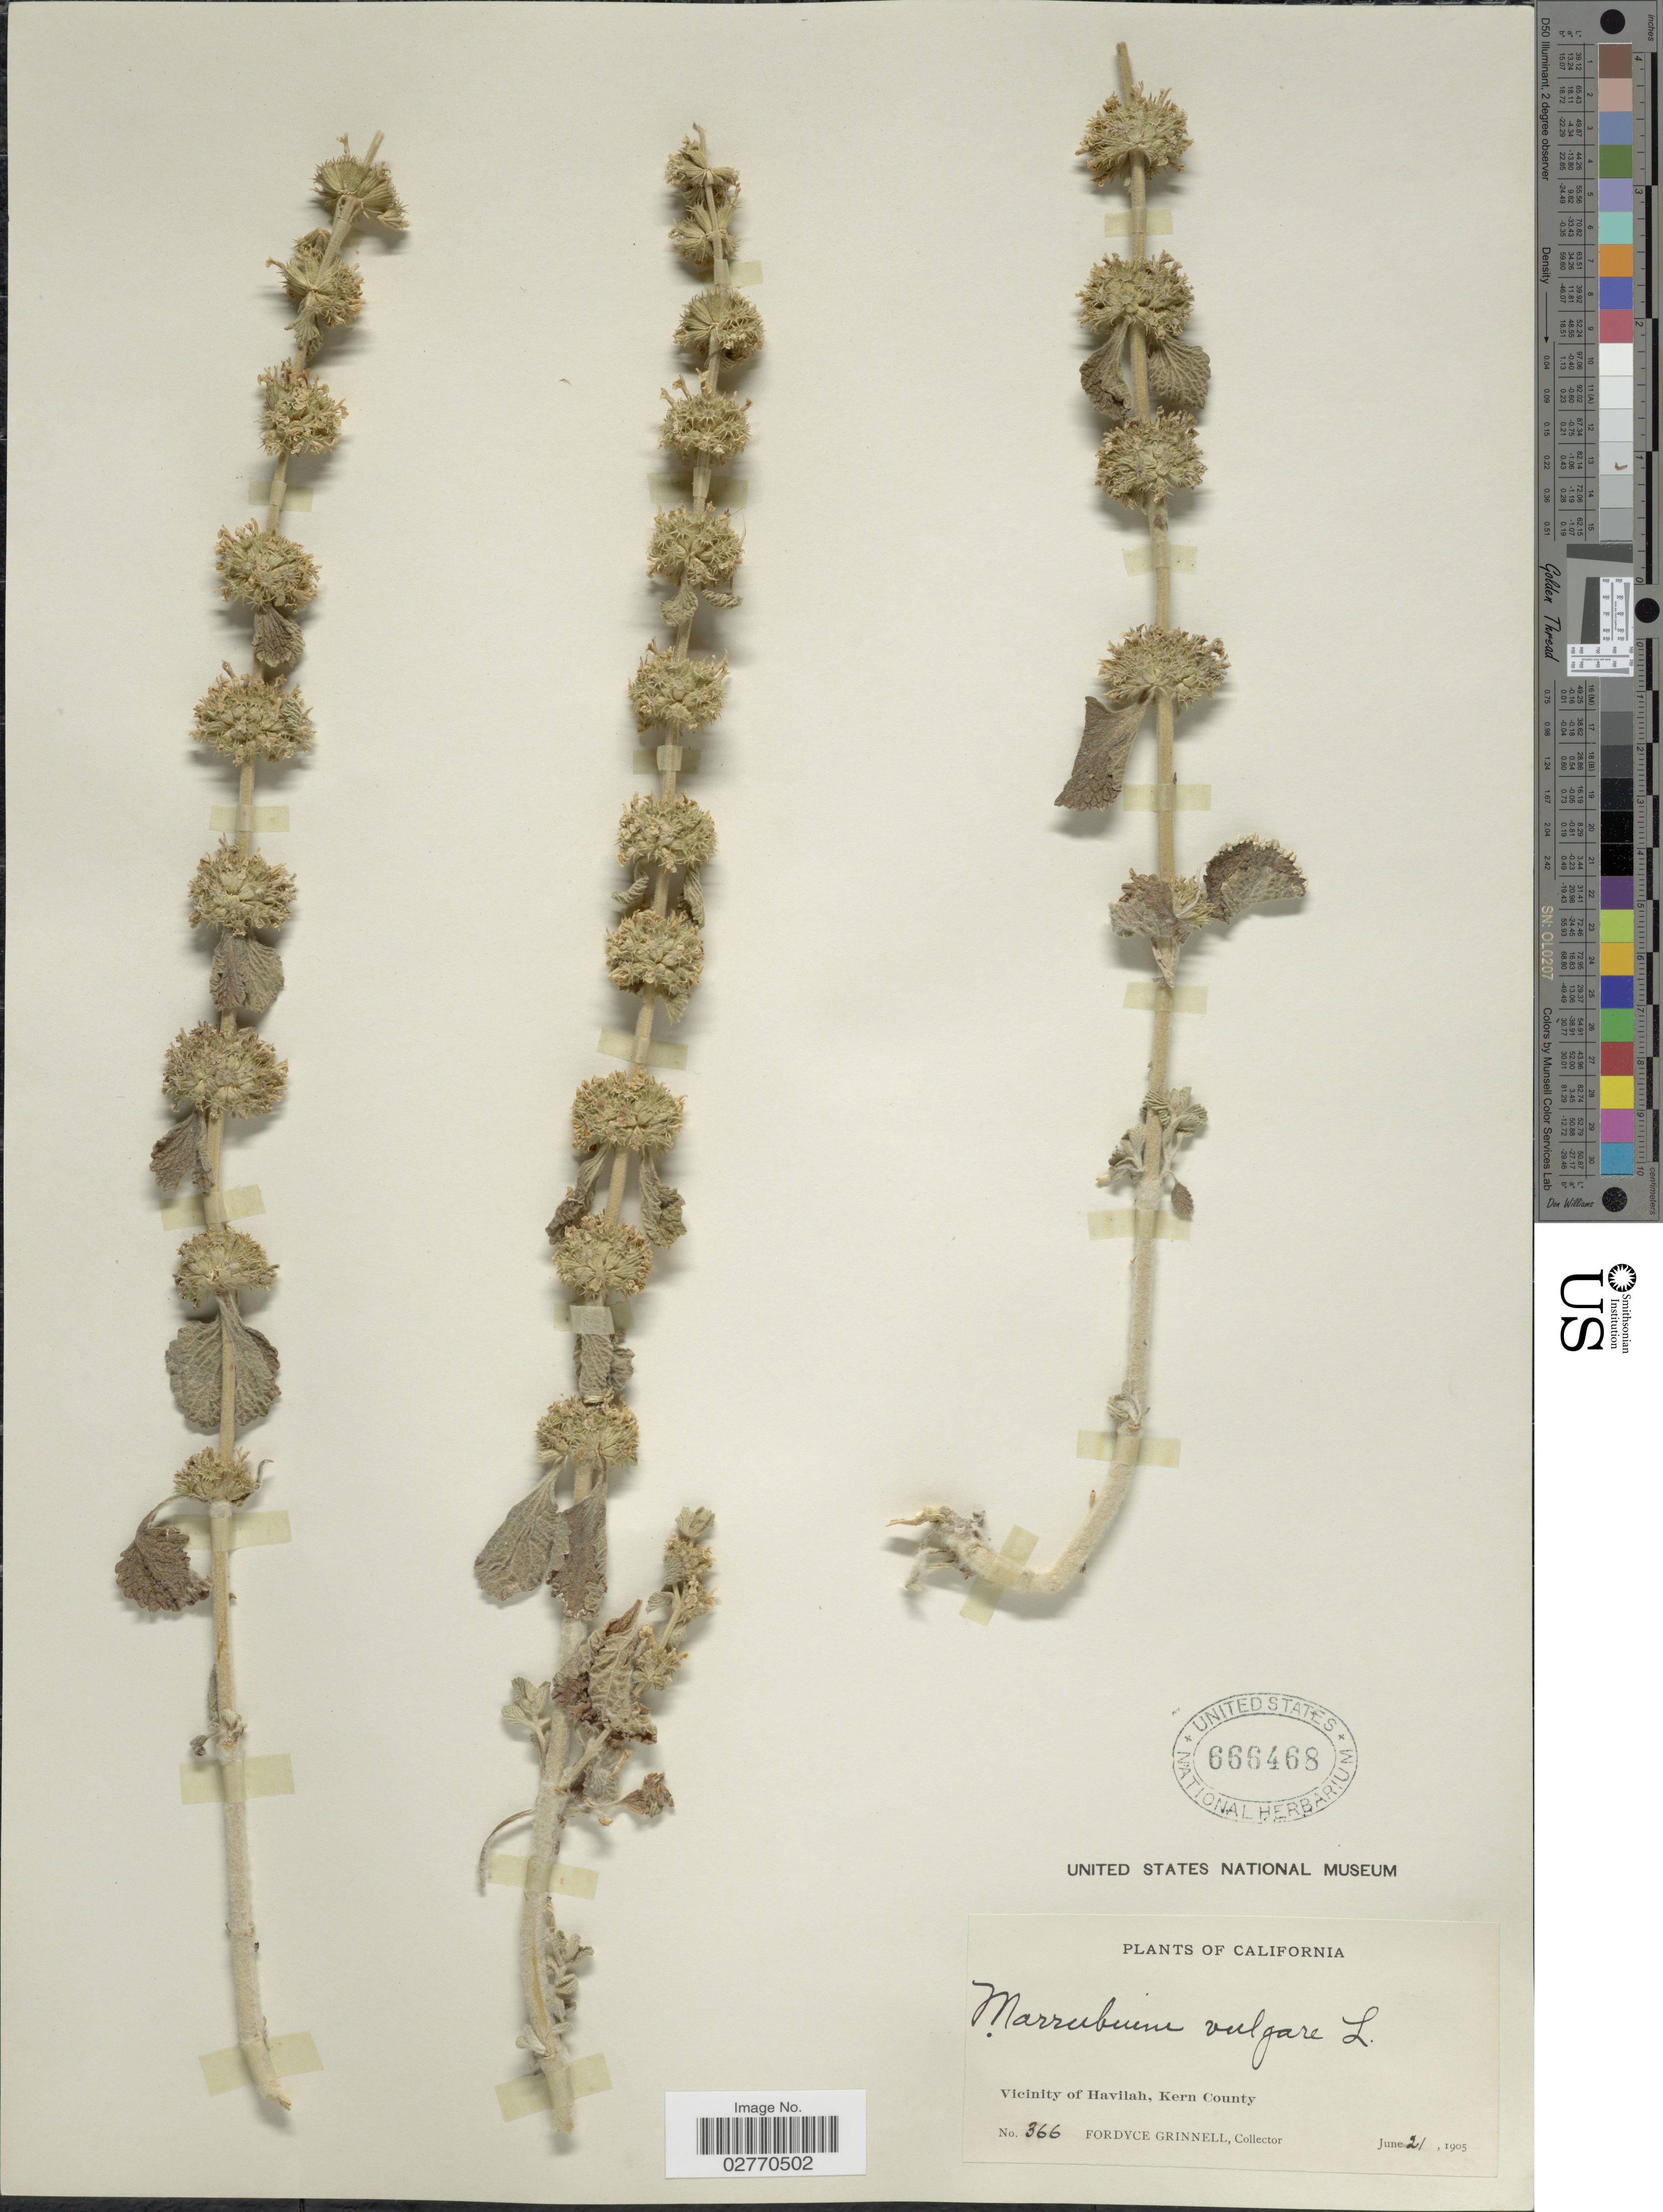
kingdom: Plantae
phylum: Tracheophyta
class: Magnoliopsida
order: Lamiales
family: Lamiaceae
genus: Marrubium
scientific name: Marrubium vulgare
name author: L.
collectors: F. Grinnell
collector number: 366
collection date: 1905-06-21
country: United States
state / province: California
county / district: Kern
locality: Vicinity of Havilah, Kern County.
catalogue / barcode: US 666468